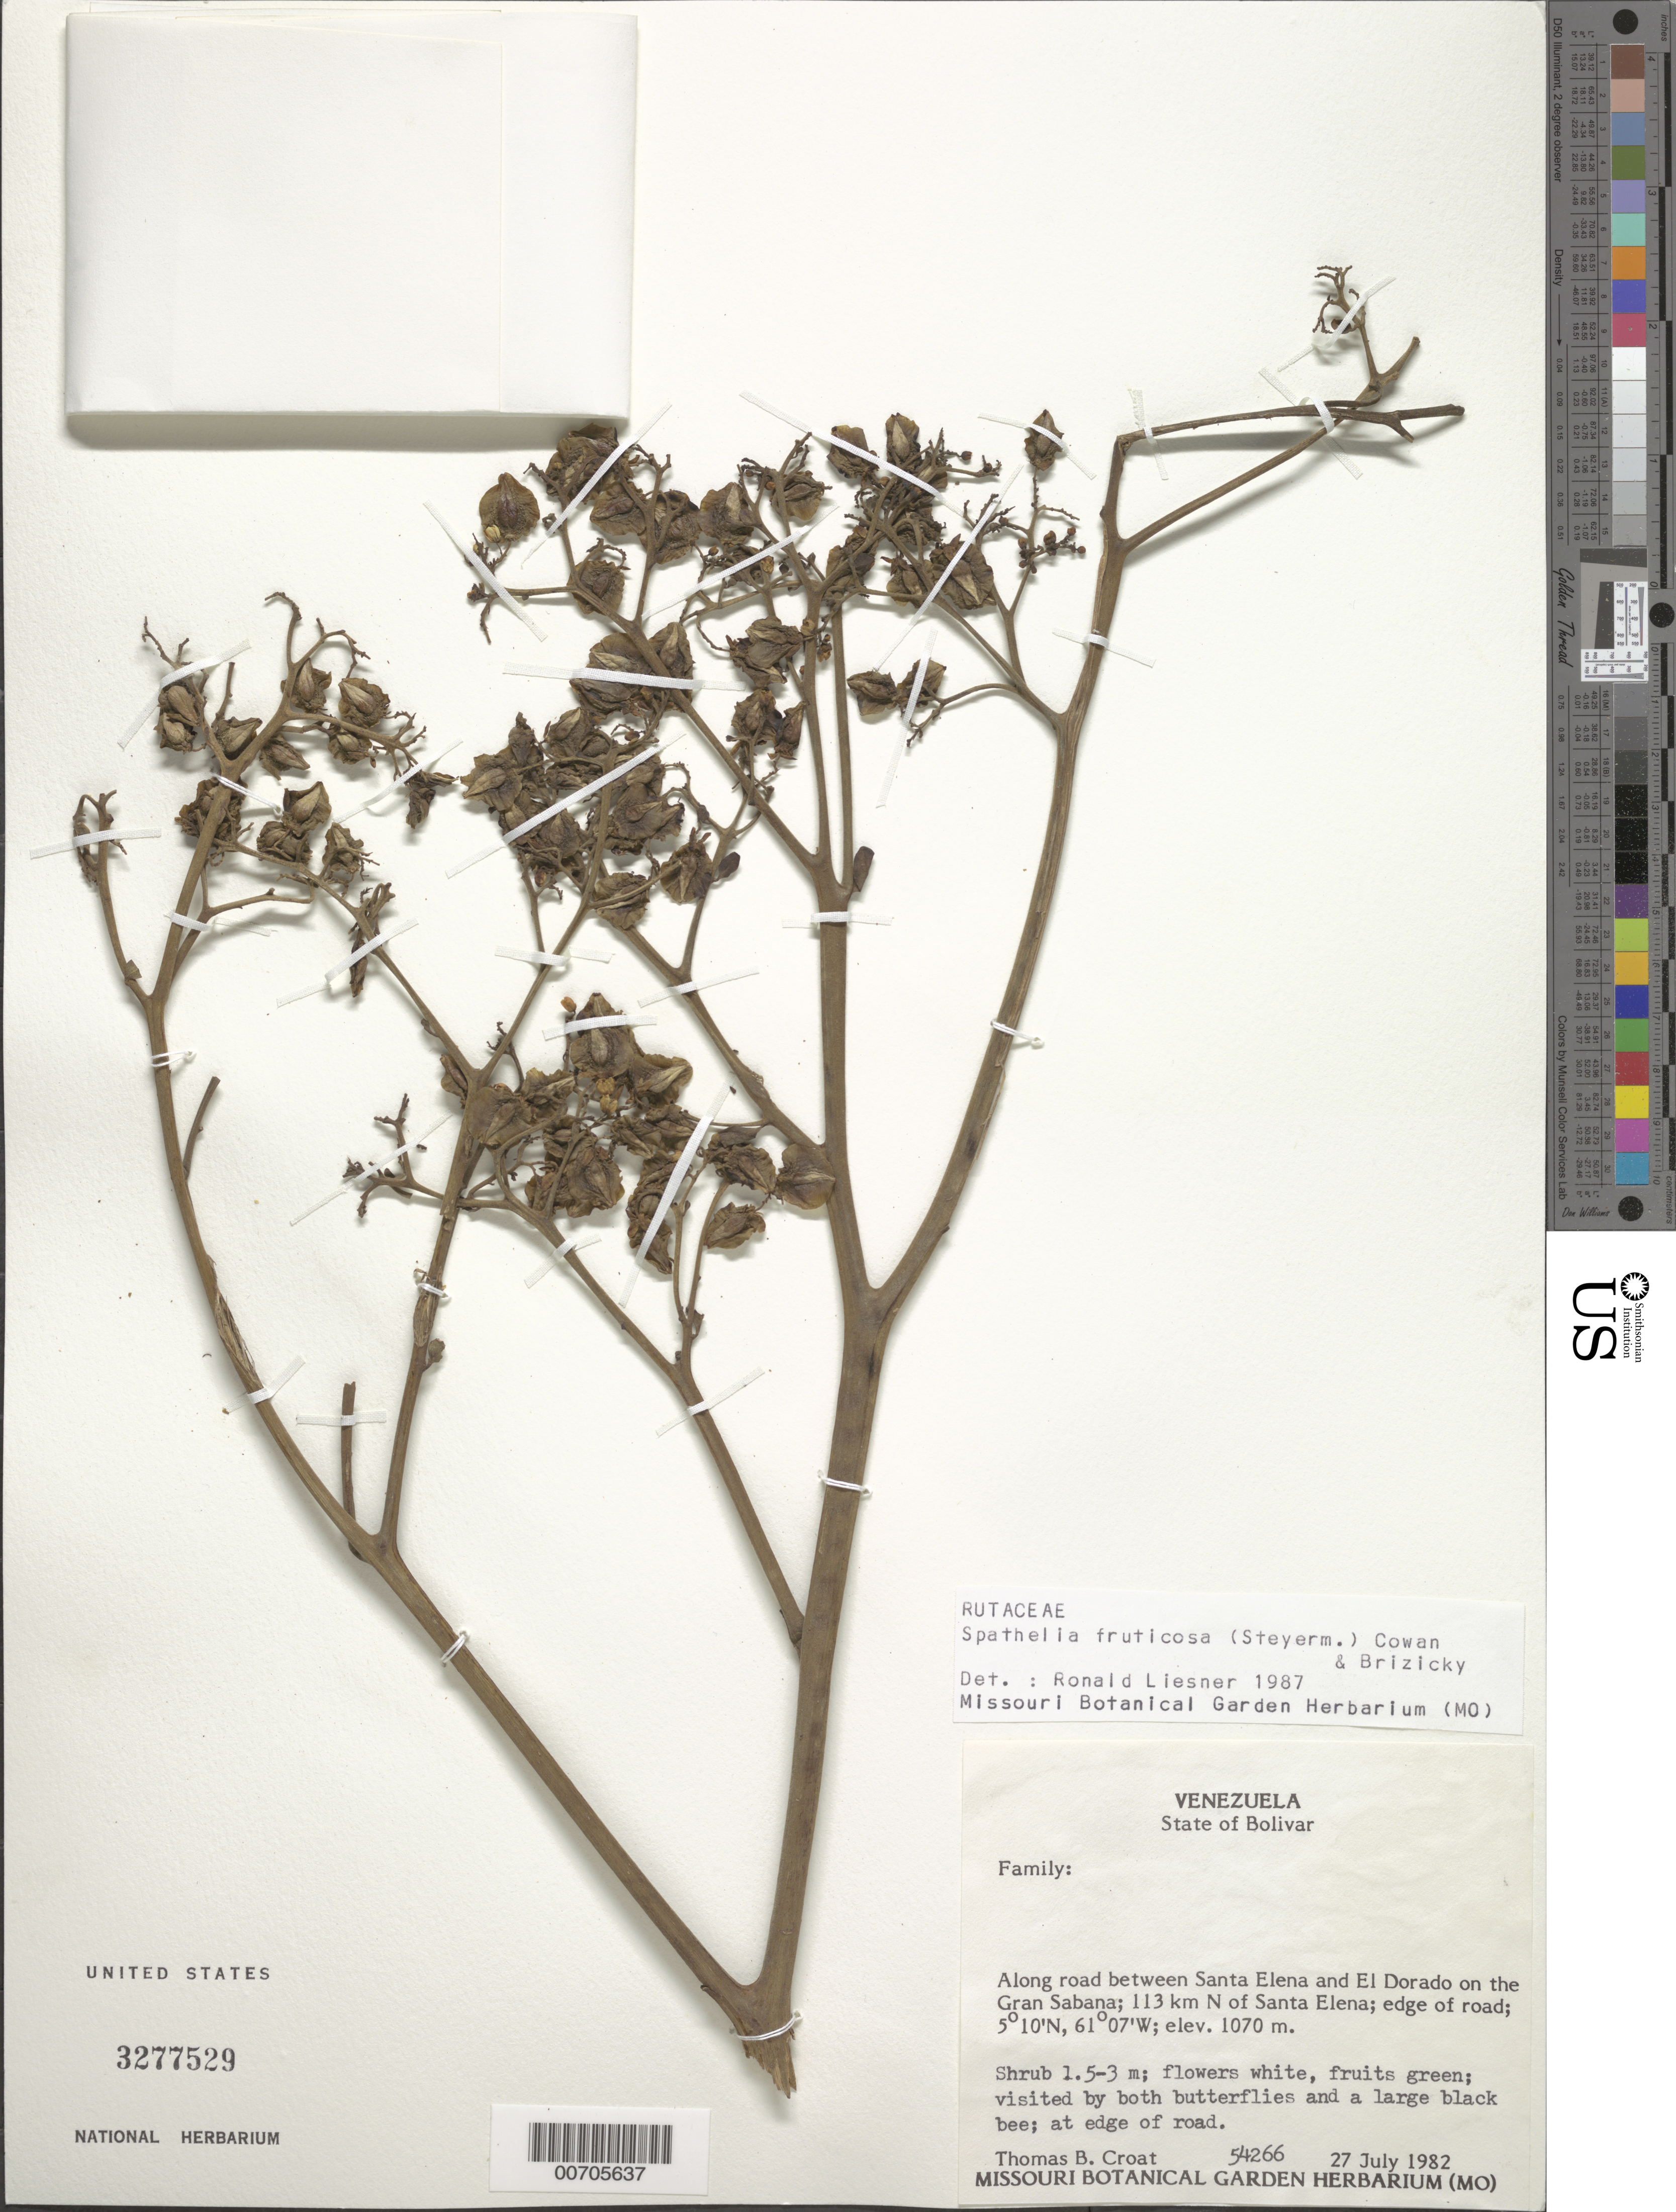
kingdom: Plantae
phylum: Tracheophyta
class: Magnoliopsida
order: Sapindales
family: Rutaceae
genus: Sohnreyia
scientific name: Sohnreyia ulei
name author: (Engl. ex Harms) Appelhans & Kessler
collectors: T. B. Croat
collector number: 54266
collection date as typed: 27-Jul-82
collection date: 1982-07-27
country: Venezuela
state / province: Bolívar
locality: Santa Elena to El Dorado on the Gran Sabana; 113 km N of Santa Elena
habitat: Roadside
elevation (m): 1070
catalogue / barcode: US 3277529